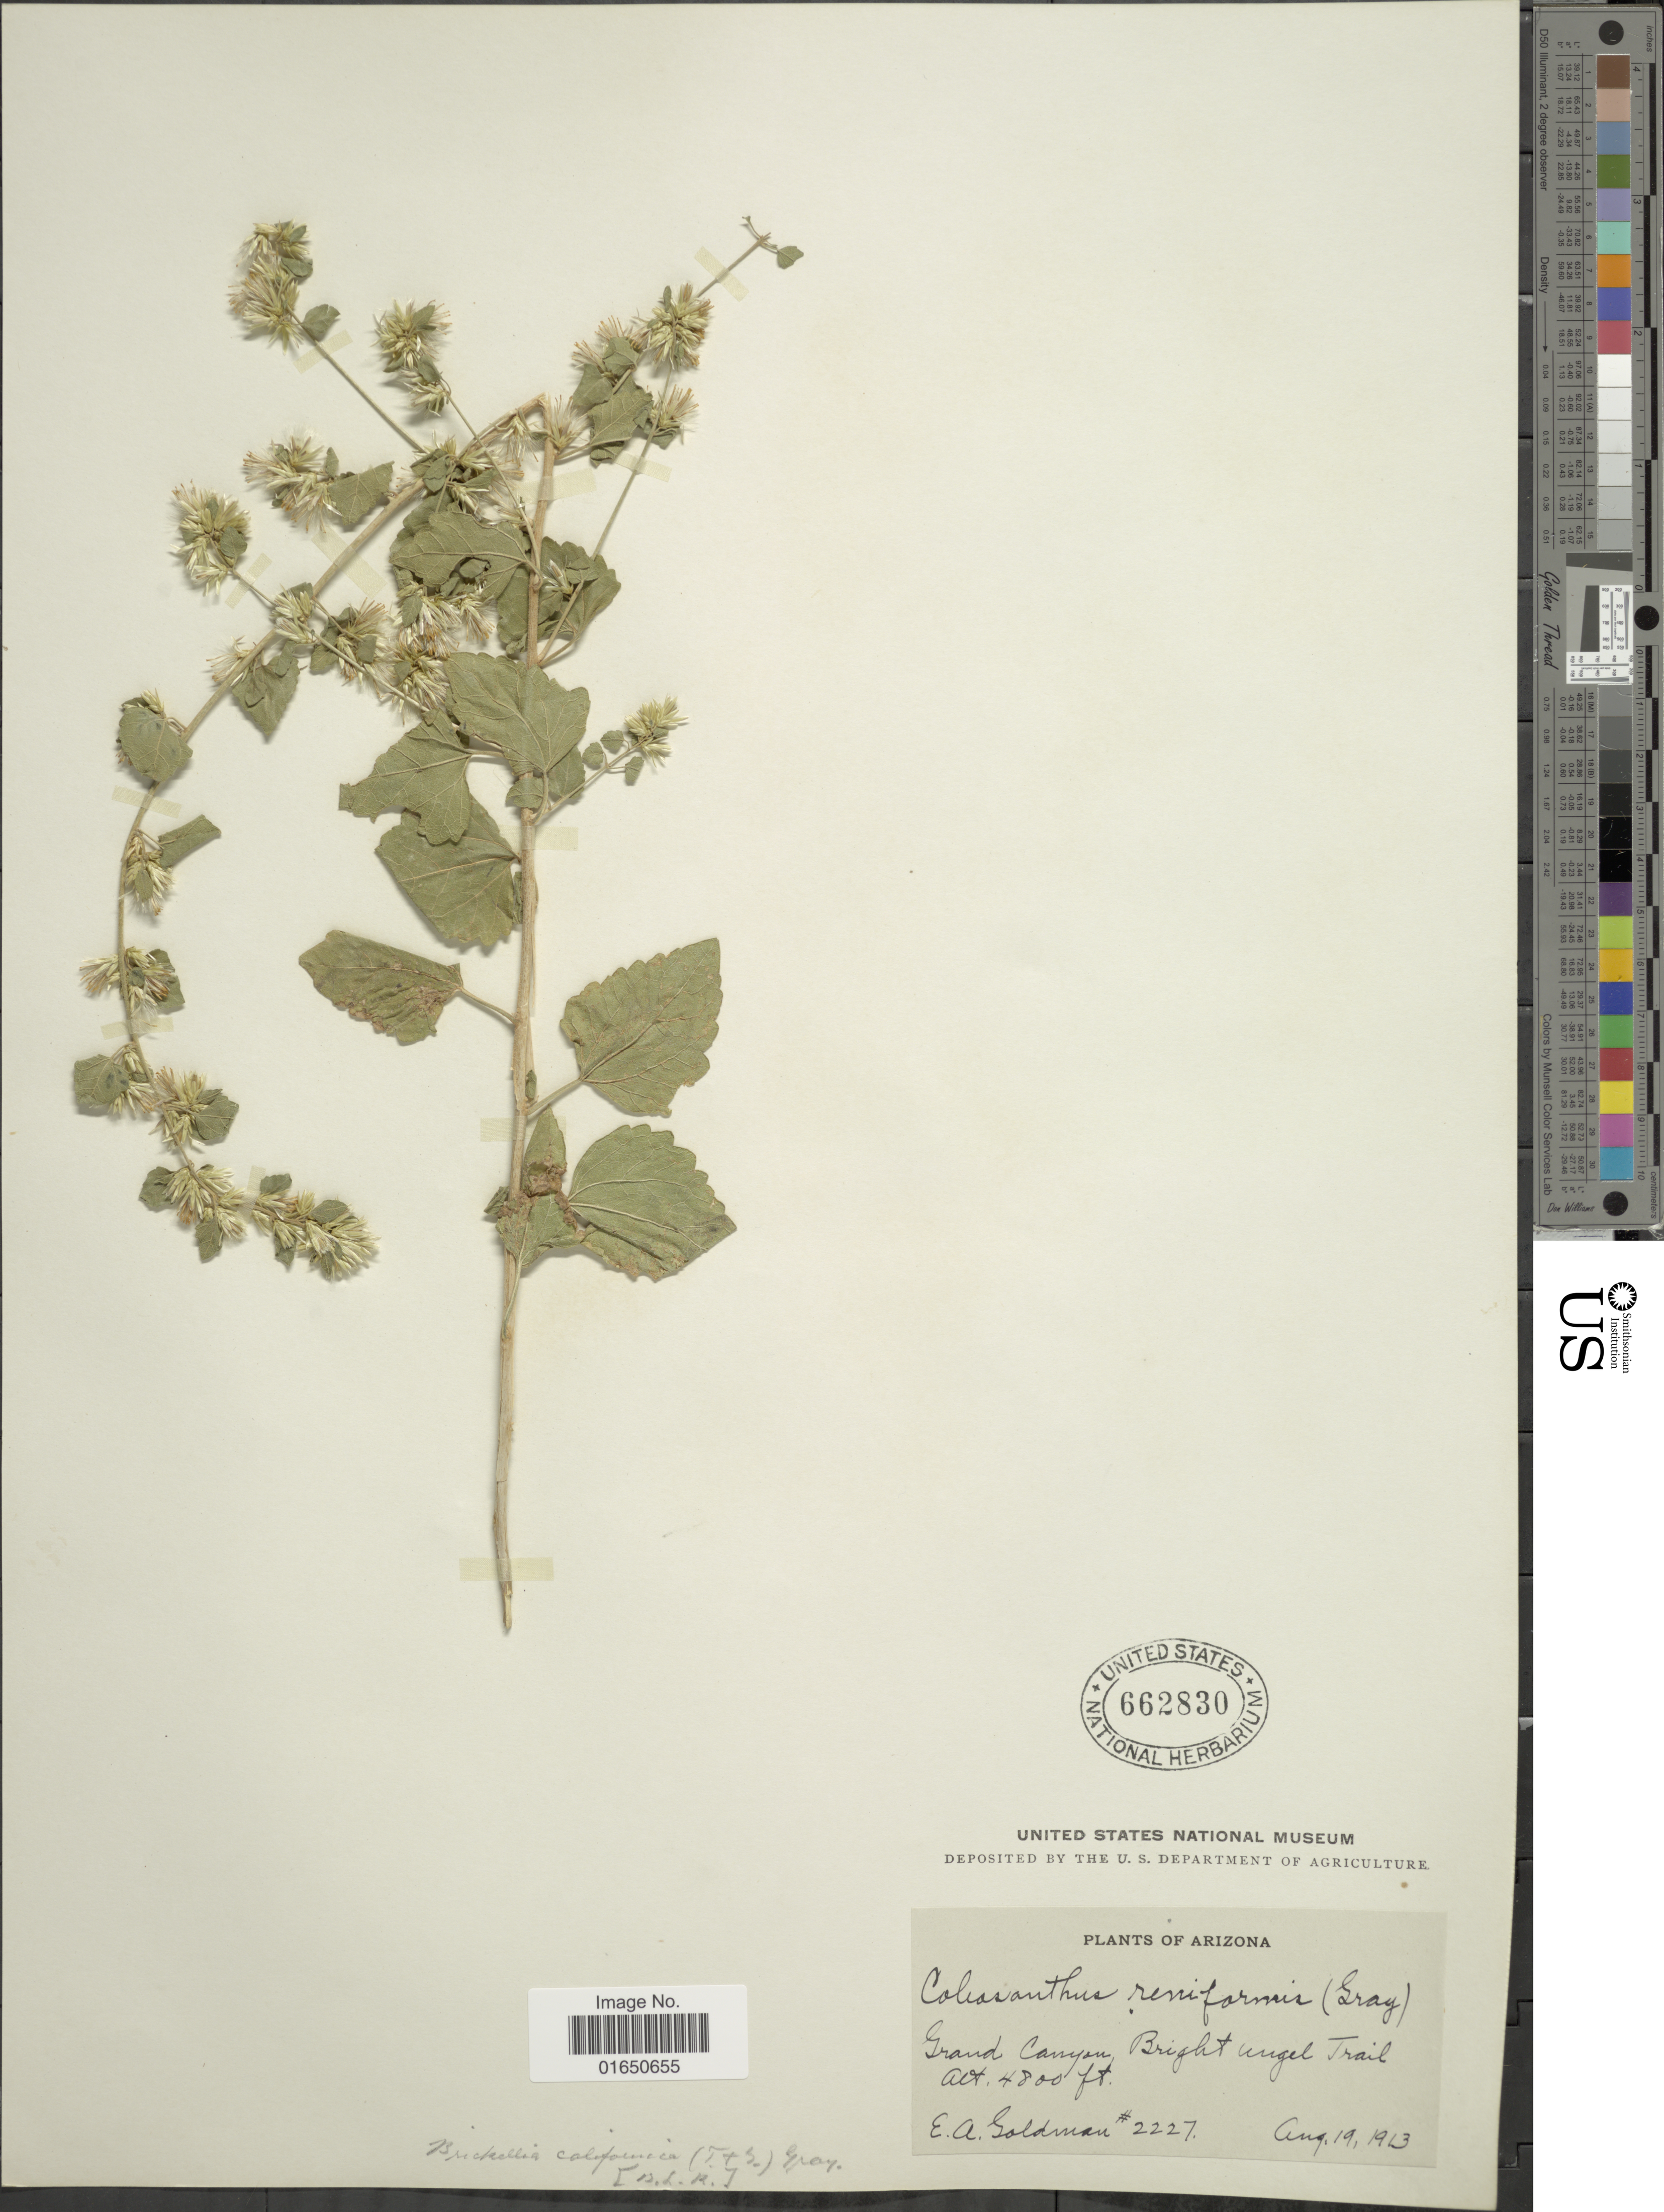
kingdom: Plantae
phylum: Tracheophyta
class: Magnoliopsida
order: Asterales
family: Asteraceae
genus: Brickellia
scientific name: Brickellia californica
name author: (Torr. & A. Gray) A. Gray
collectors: E. A. Goldman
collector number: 2227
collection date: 1913-08-19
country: United States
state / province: Arizona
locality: Grand Canyon, Bright angel Trail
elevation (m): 1463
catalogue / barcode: US 662830